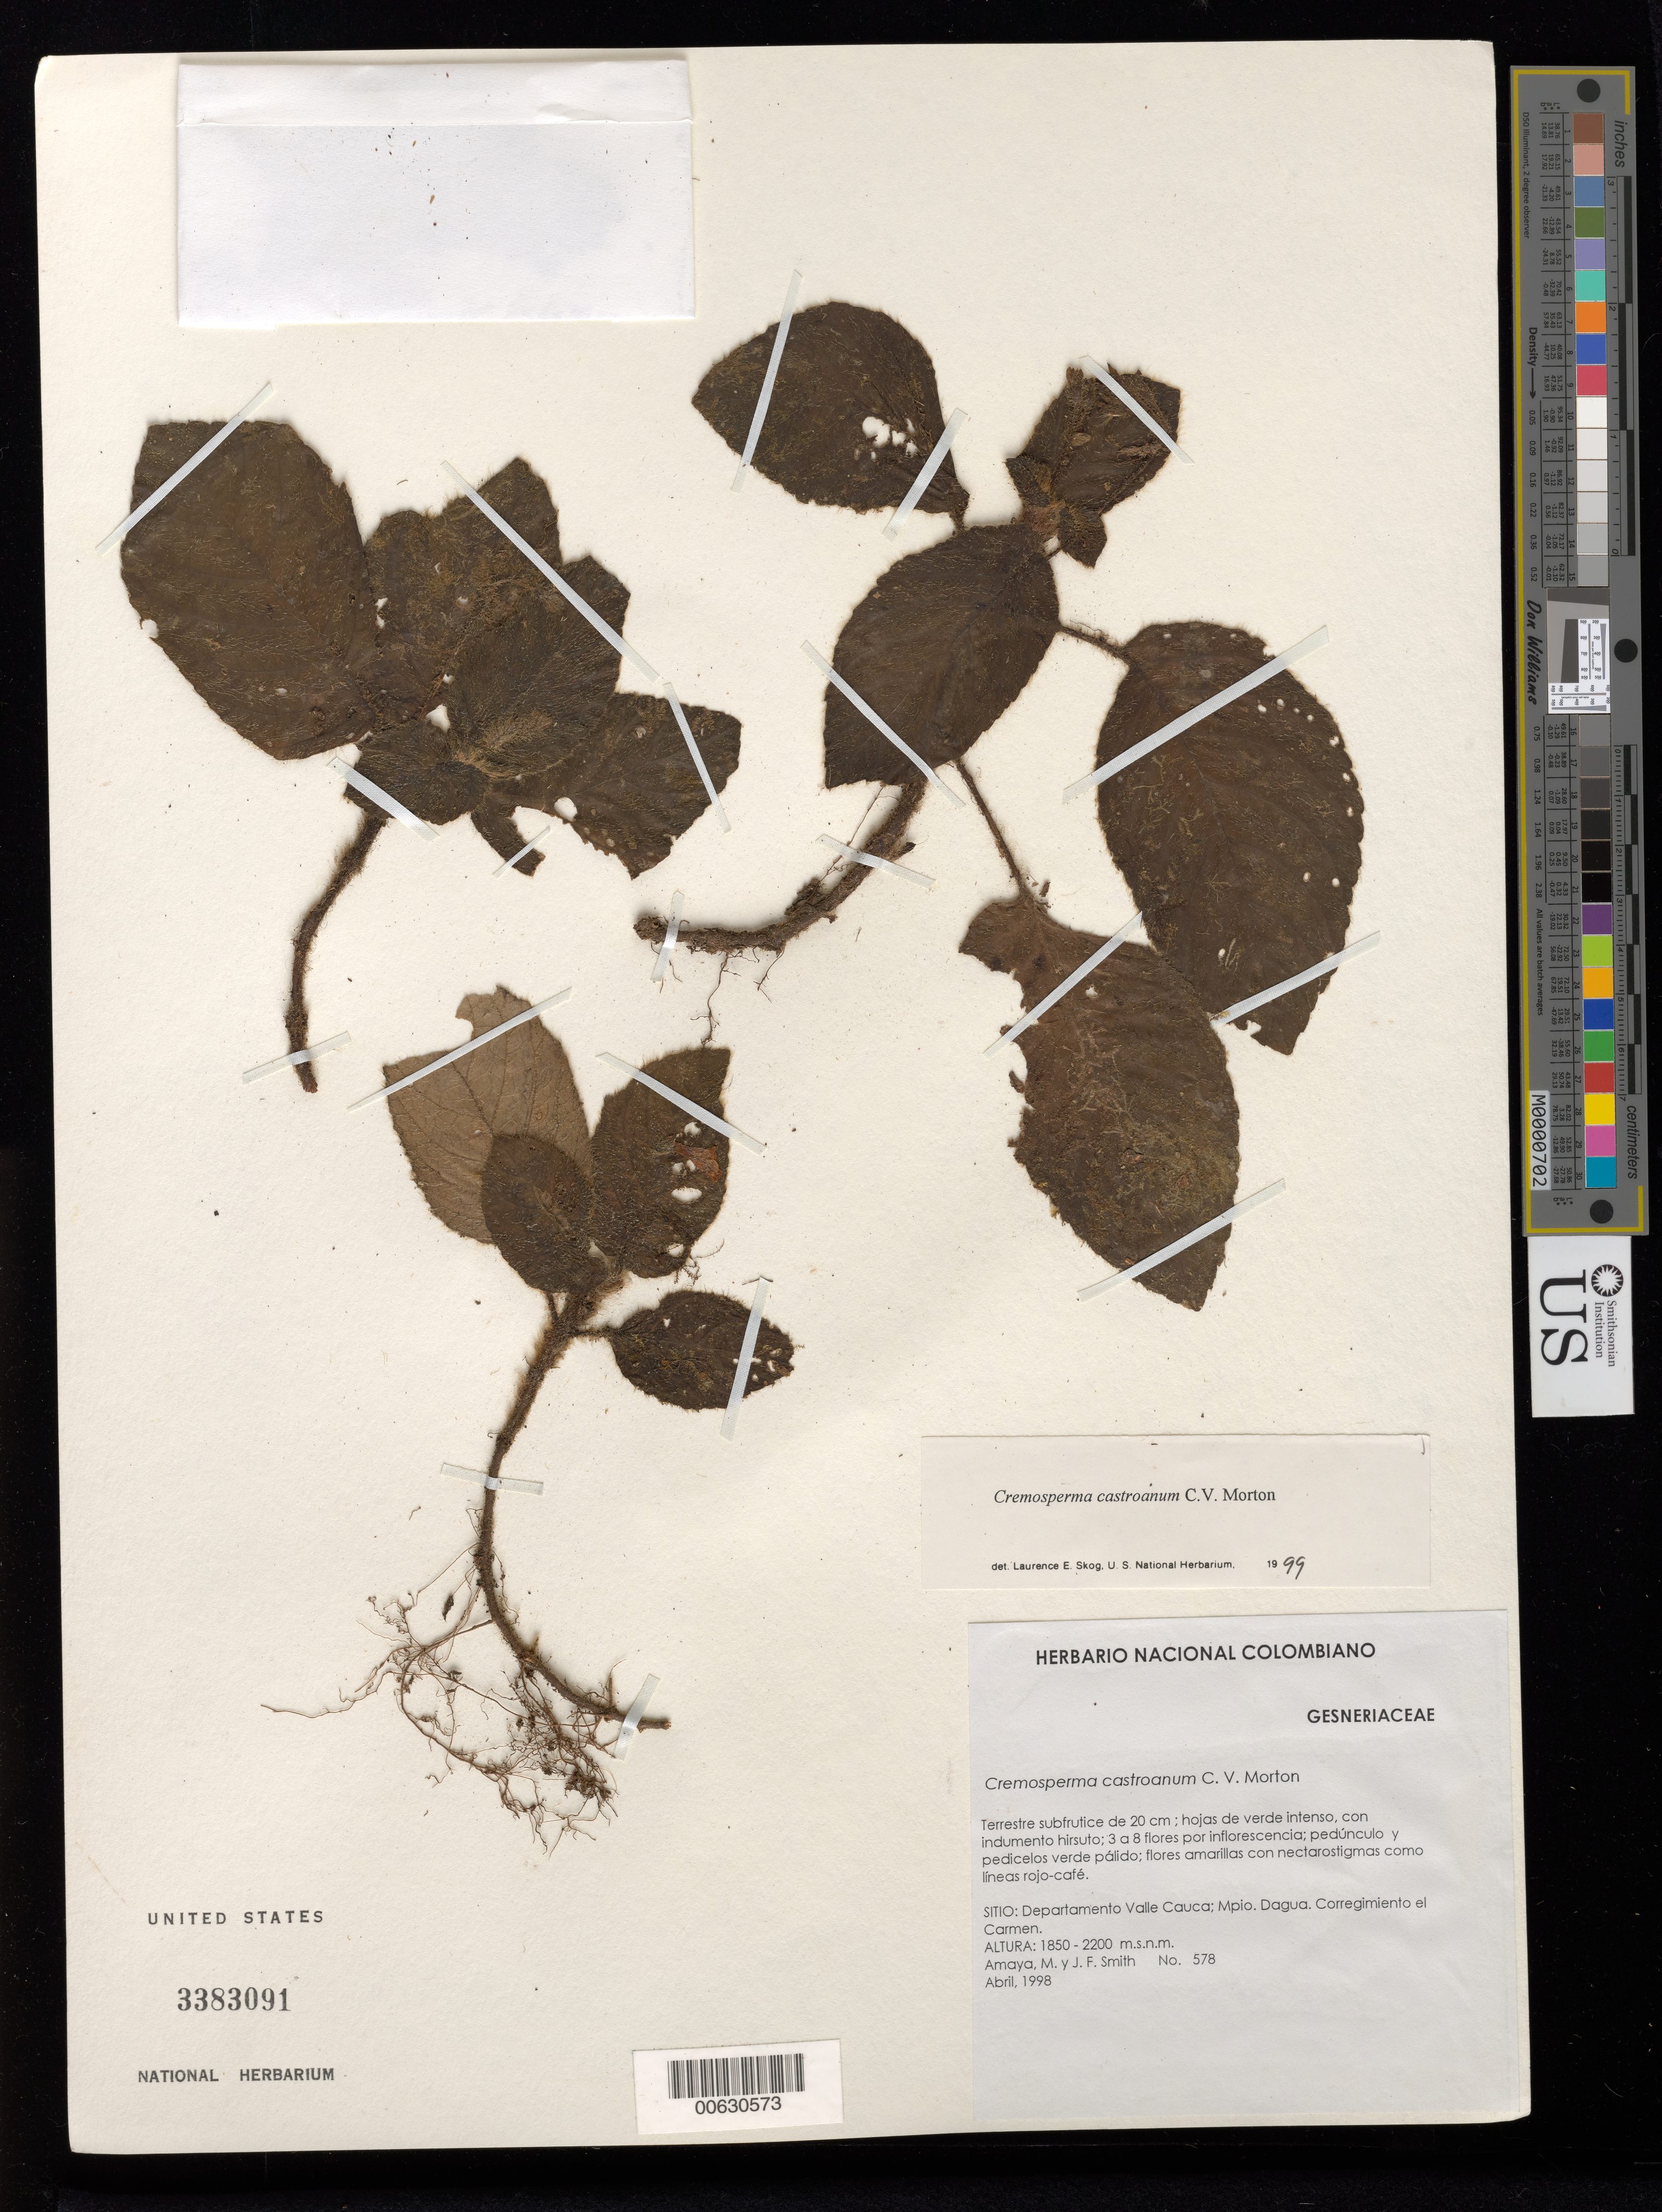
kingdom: Plantae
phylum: Tracheophyta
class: Magnoliopsida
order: Lamiales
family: Gesneriaceae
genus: Cremosperma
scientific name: Cremosperma castroanum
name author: C.V. Morton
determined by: Skog, Laurence E.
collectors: M. Amaya & J. F. Smith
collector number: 578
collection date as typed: Apr 1998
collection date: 1998-04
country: Colombia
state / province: Valle del Cauca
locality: Mpio. Dagua. Corregimiento el Carmen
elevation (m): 1850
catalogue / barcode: US 3383091